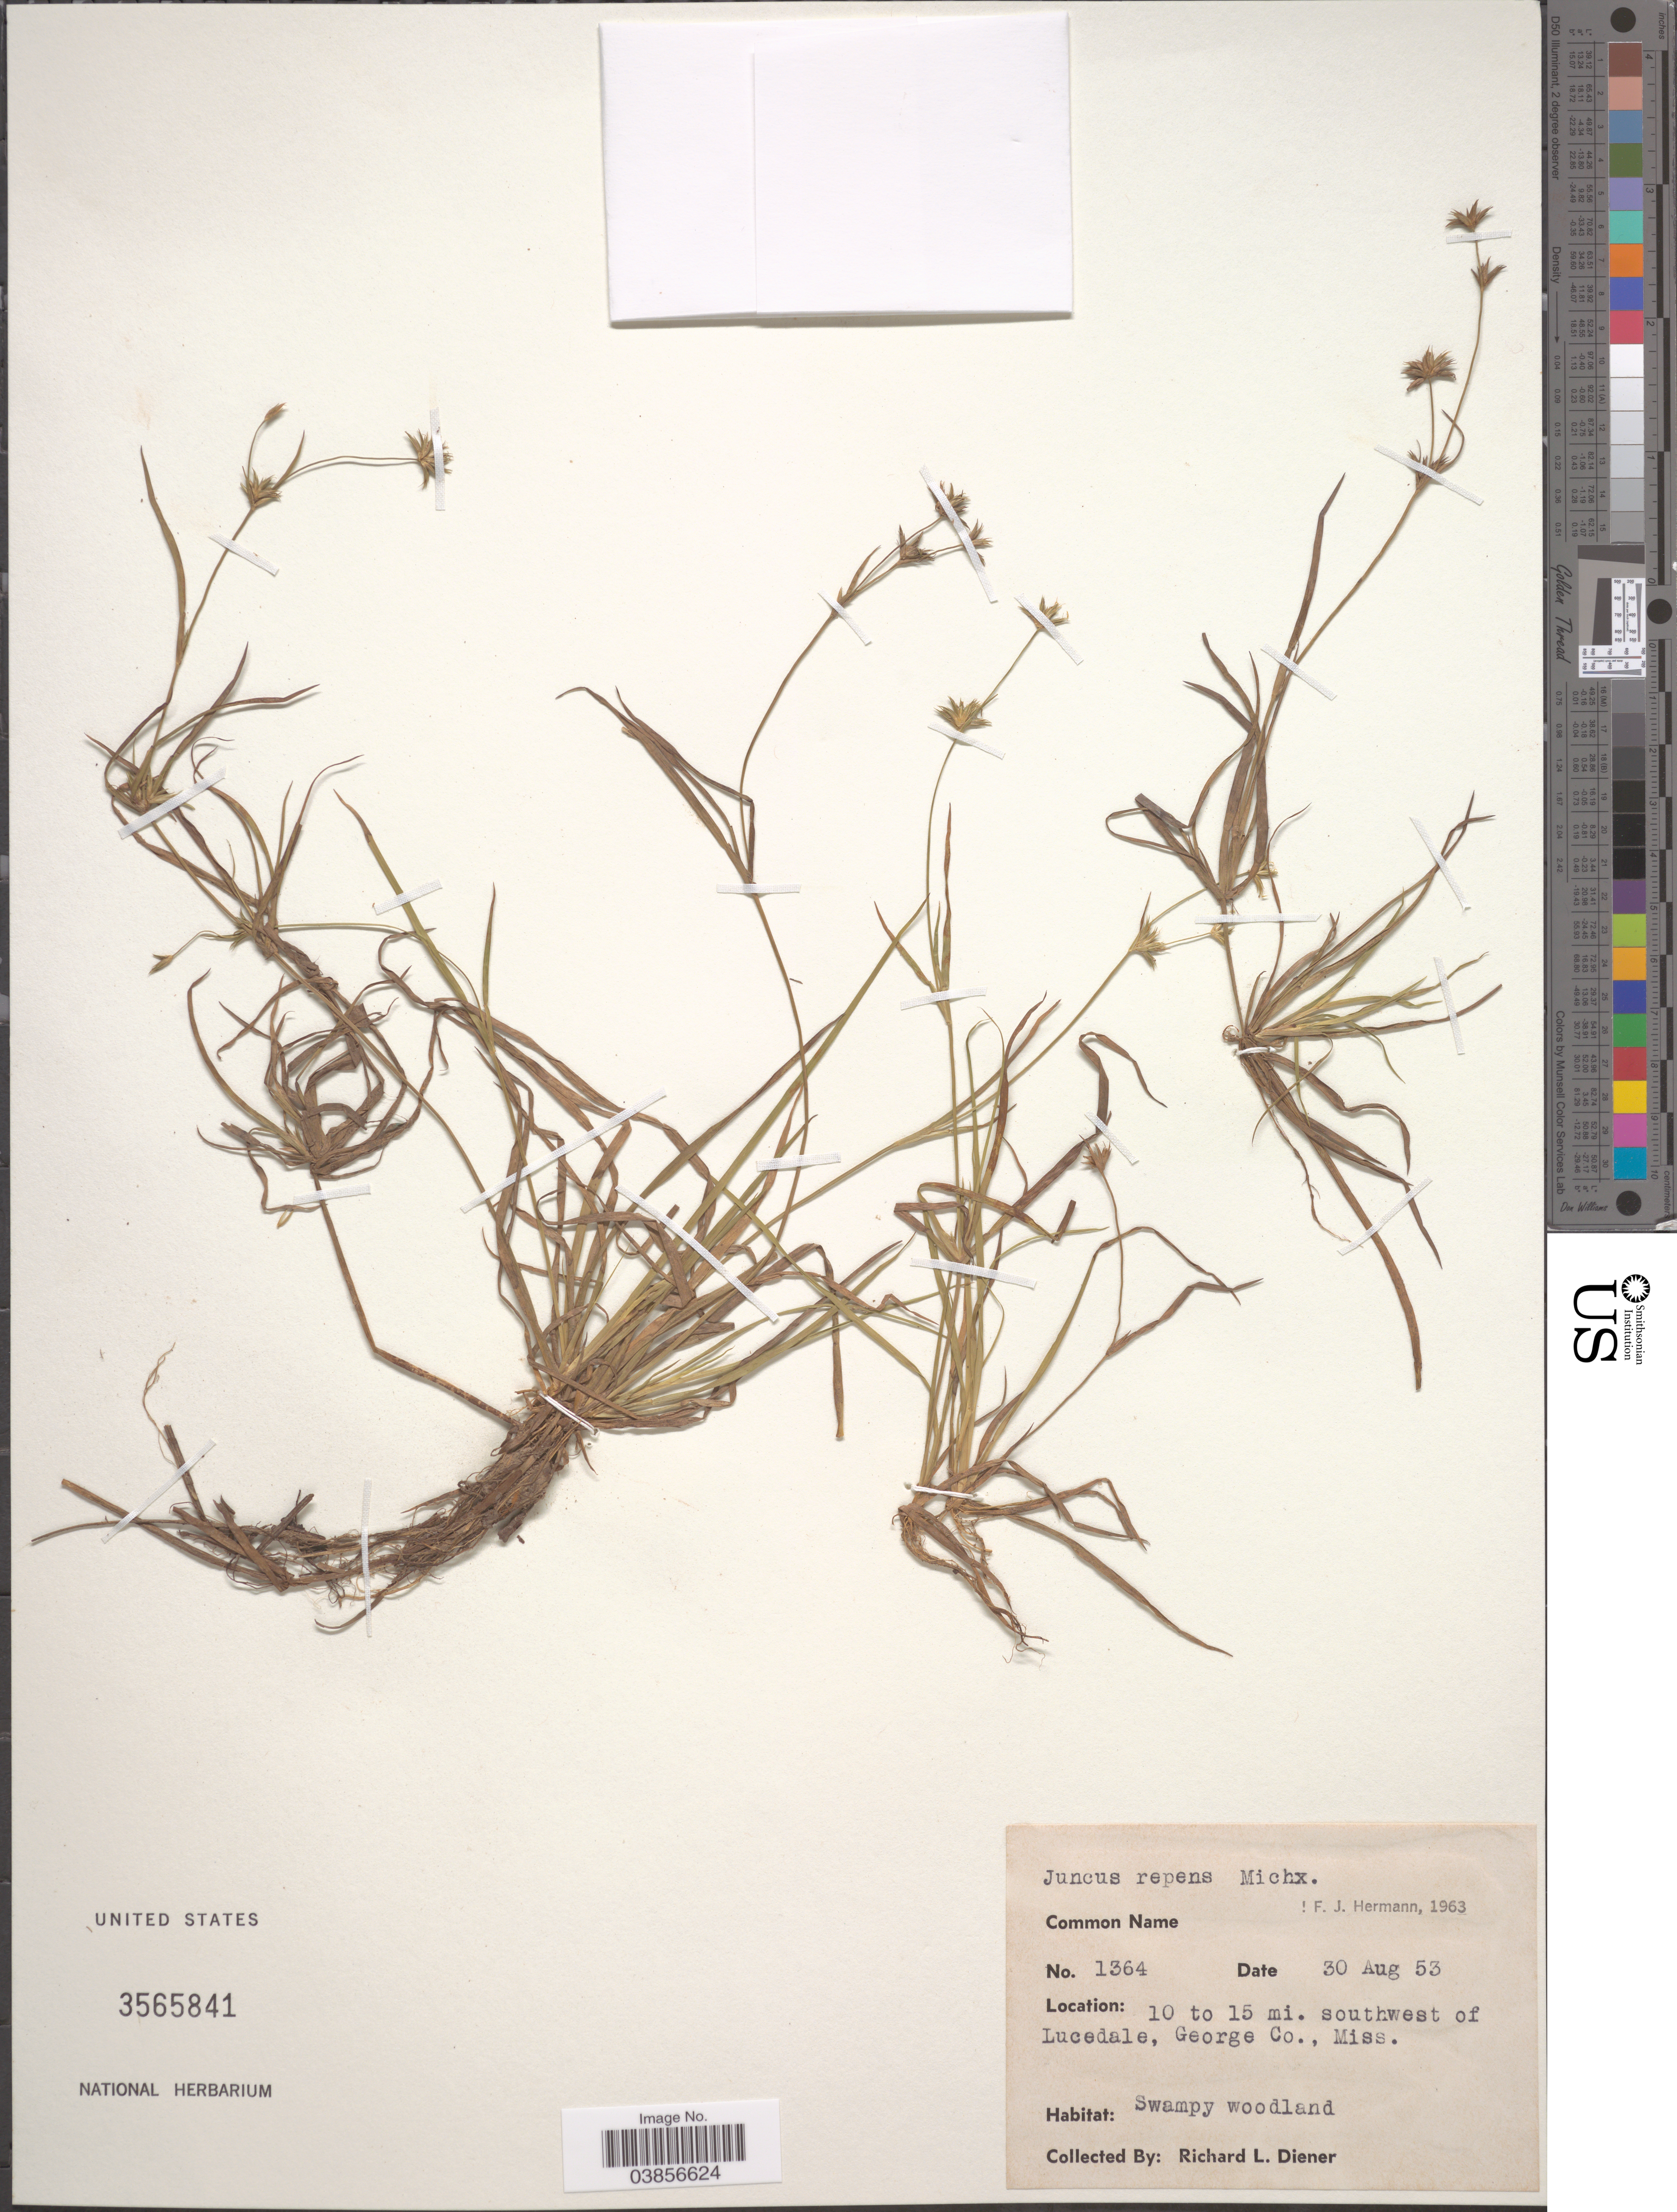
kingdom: Plantae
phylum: Tracheophyta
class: Liliopsida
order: Poales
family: Juncaceae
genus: Juncus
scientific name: Juncus repens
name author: Michx.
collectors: R. Diener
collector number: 1364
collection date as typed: Transcribed d/m/y: 30/8/53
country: United States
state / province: Mississippi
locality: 10 to 15 mi. southwest of Lucedale, George Co.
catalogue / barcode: US 3565841